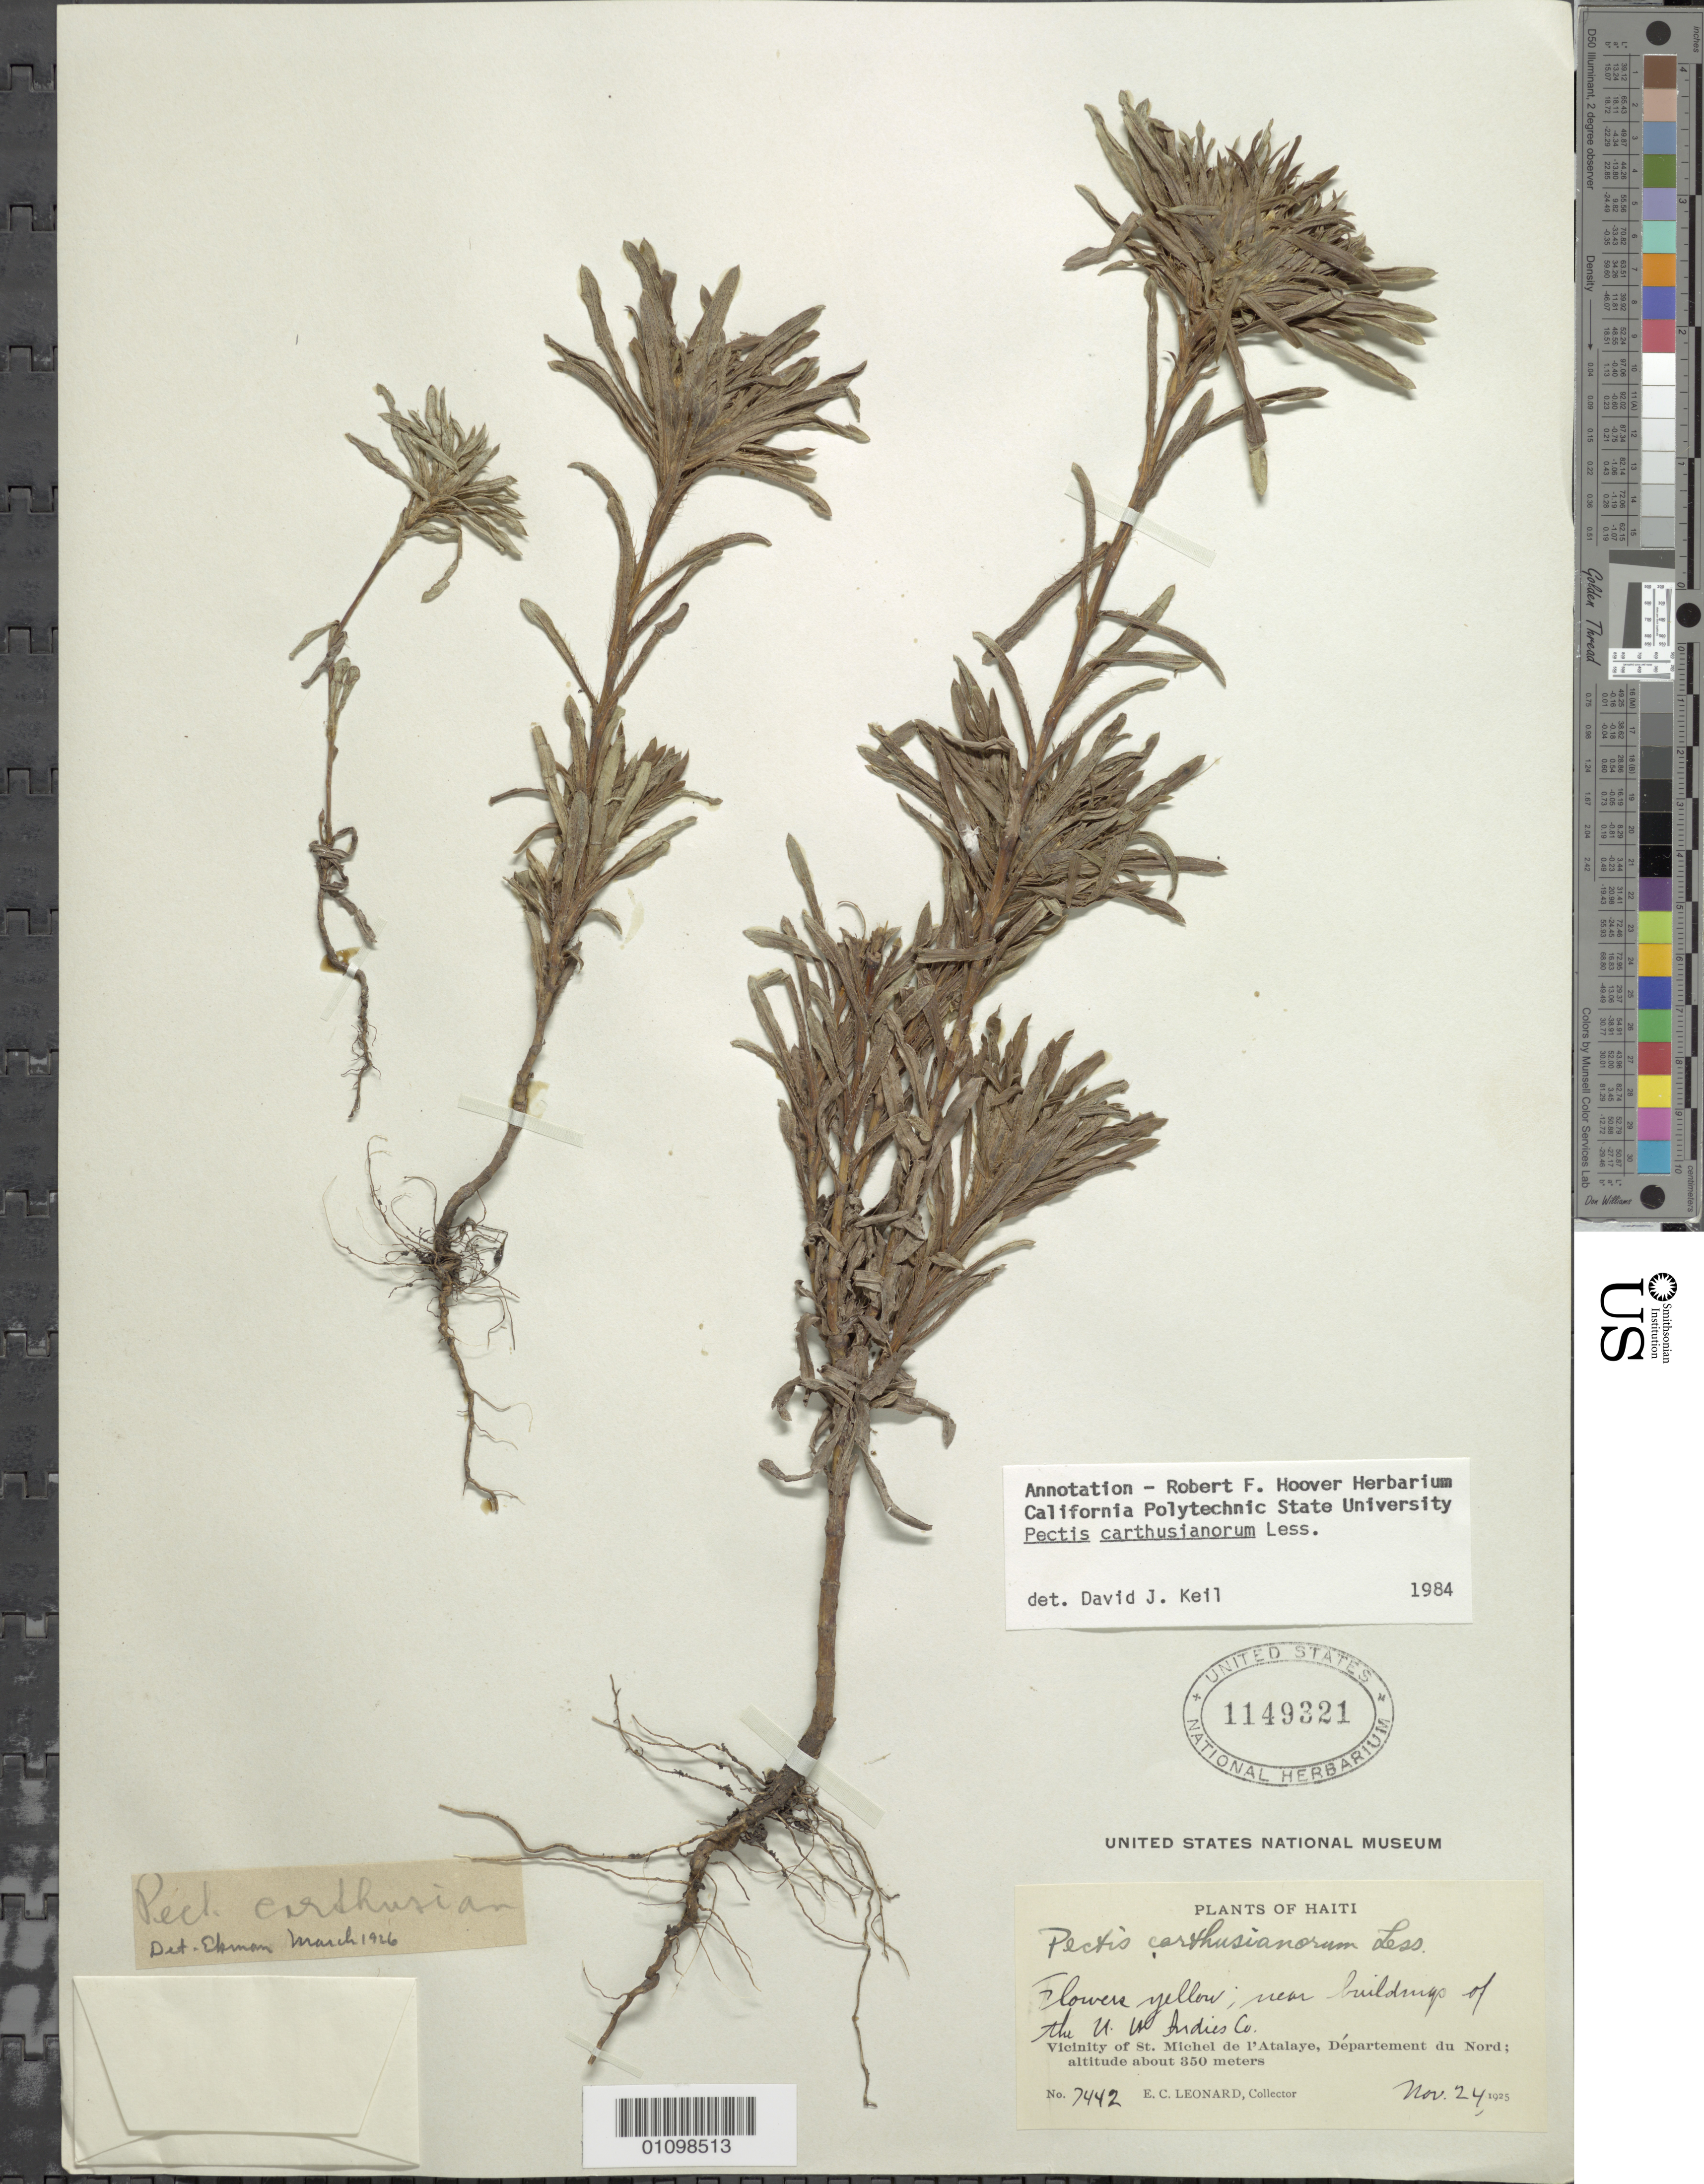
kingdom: Plantae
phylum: Tracheophyta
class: Magnoliopsida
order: Asterales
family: Asteraceae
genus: Pectis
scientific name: Pectis carthusianorum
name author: Less.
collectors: E. C. Leonard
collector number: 7442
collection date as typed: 24 Nov 1925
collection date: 1925-11-24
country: Haiti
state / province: Artibonite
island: Hispaniola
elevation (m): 350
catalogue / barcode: US 1149321